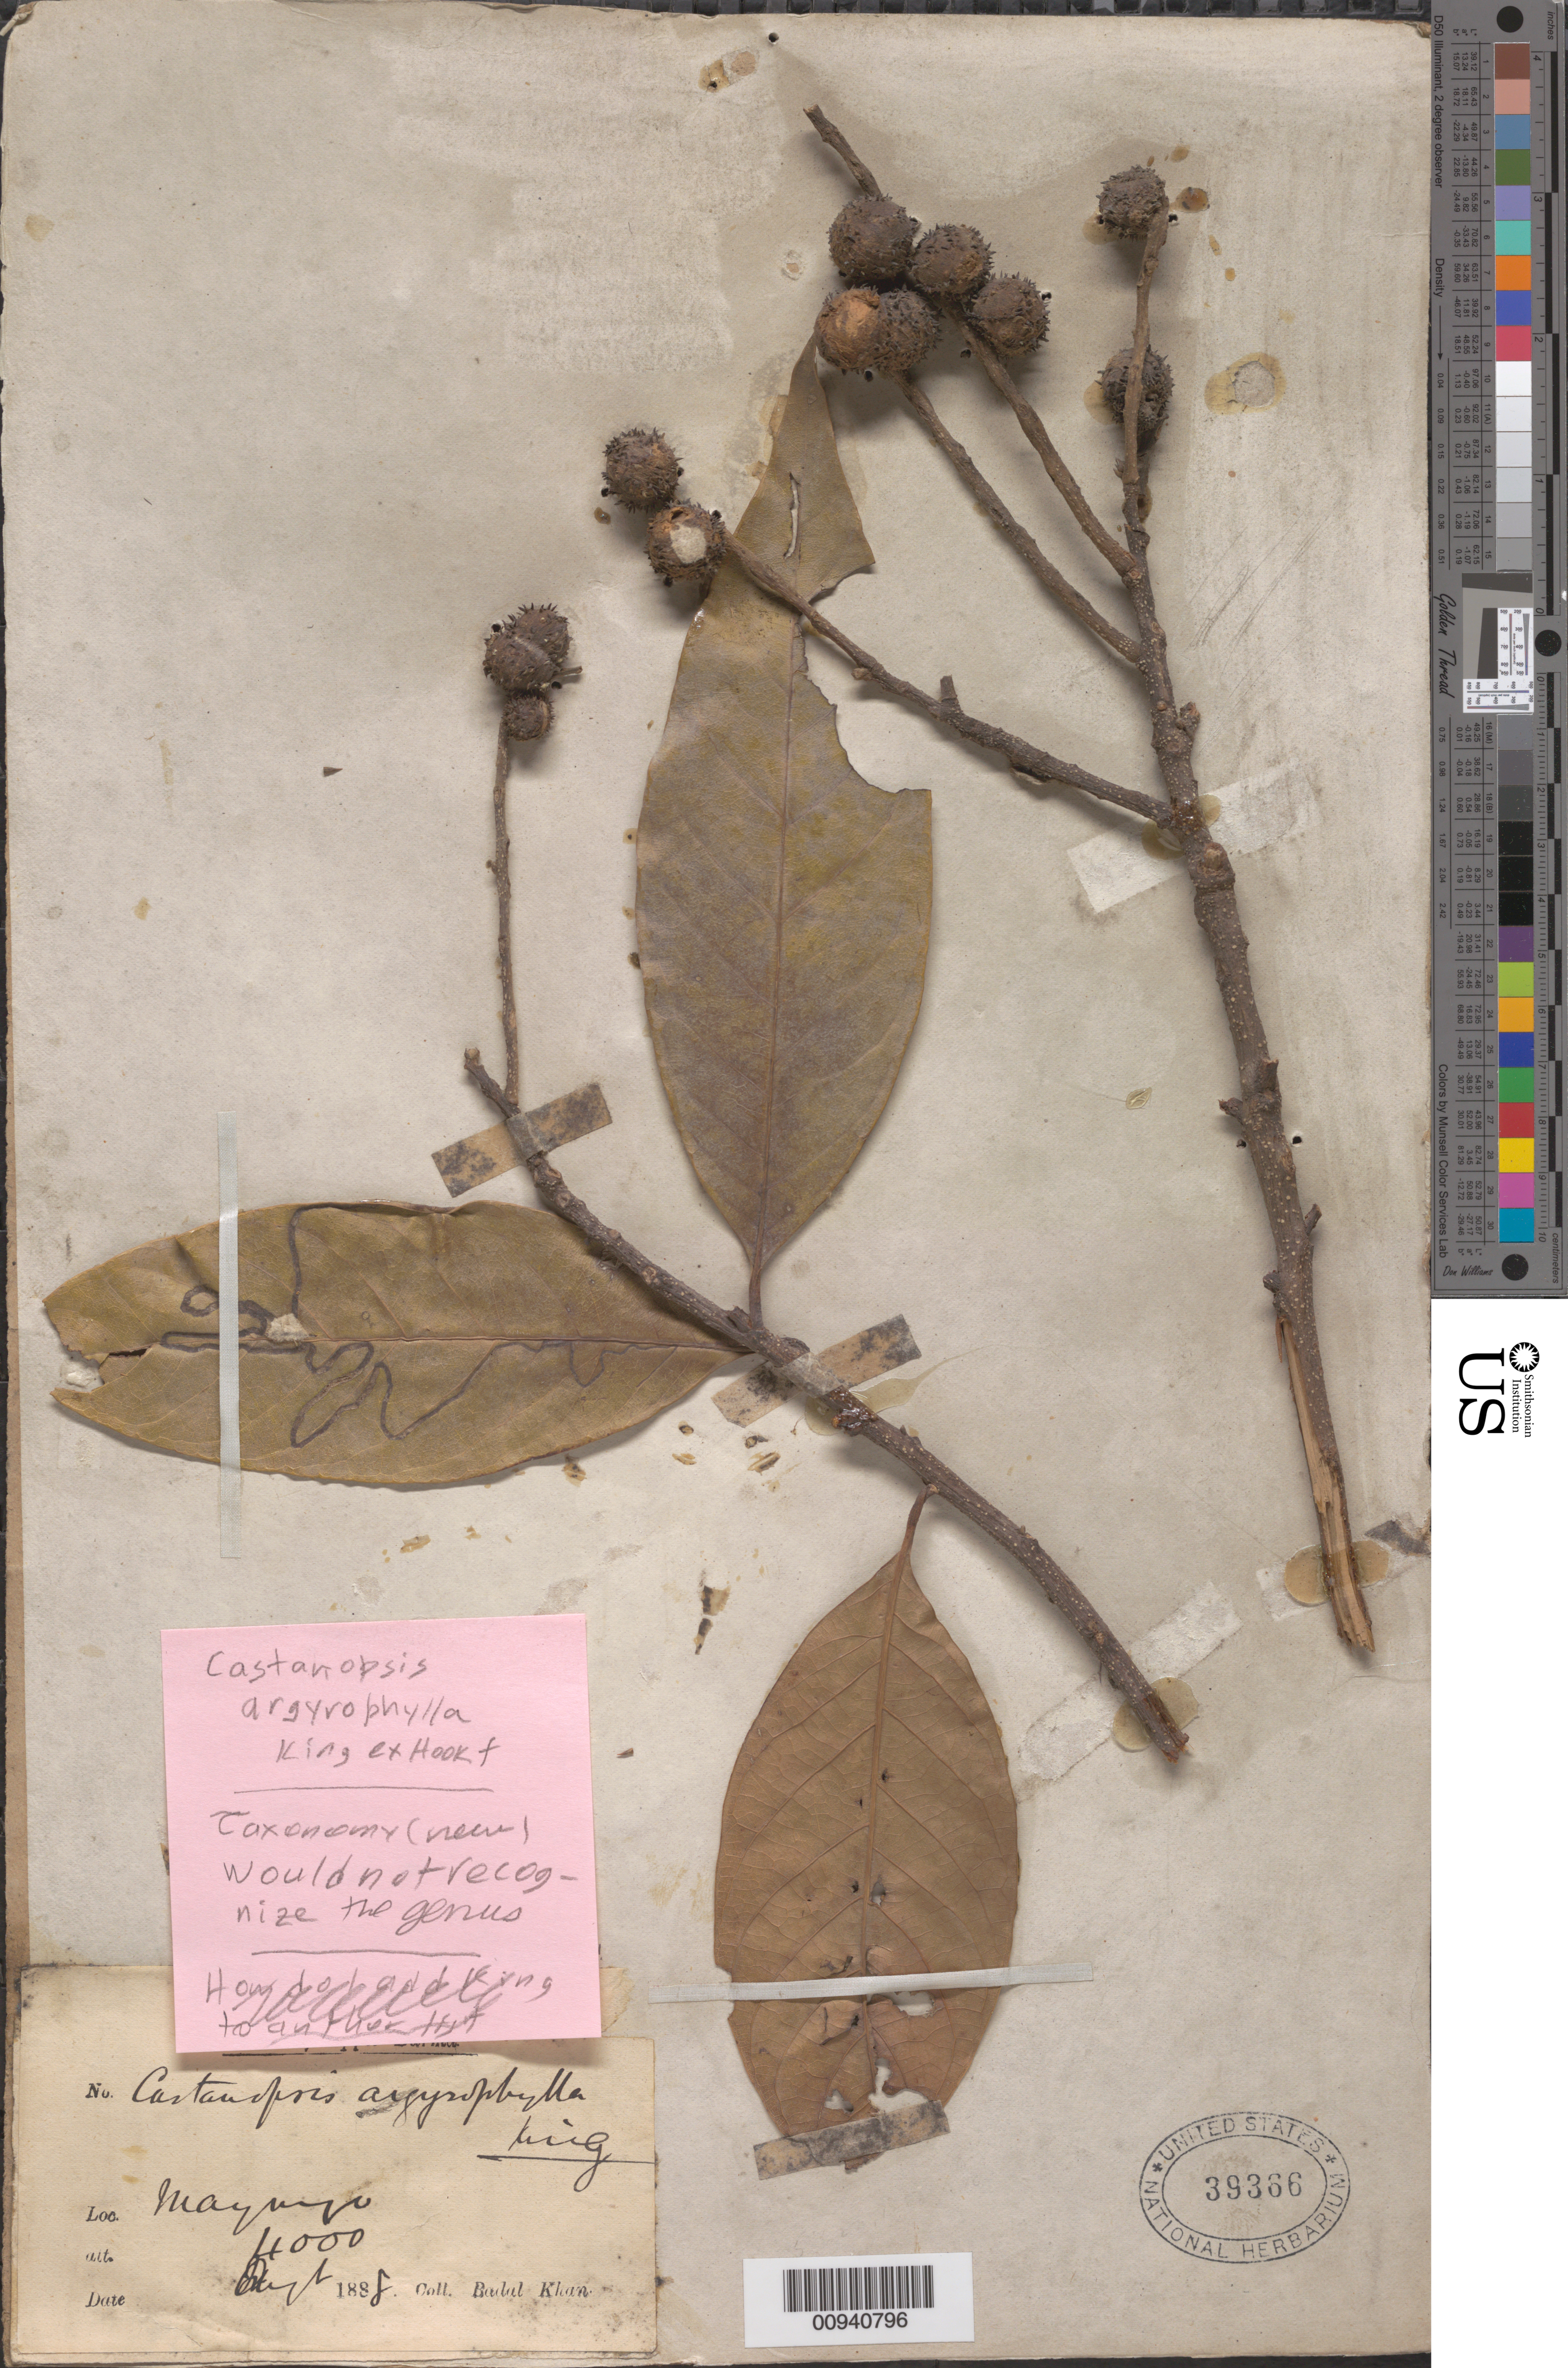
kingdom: Plantae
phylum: Tracheophyta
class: Magnoliopsida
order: Fagales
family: Fagaceae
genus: Castanopsis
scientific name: Castanopsis argyrophylla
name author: King ex Hook. f.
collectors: B. Khan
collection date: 1888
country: Myanmar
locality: Maymyo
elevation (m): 1219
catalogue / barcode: US 39366